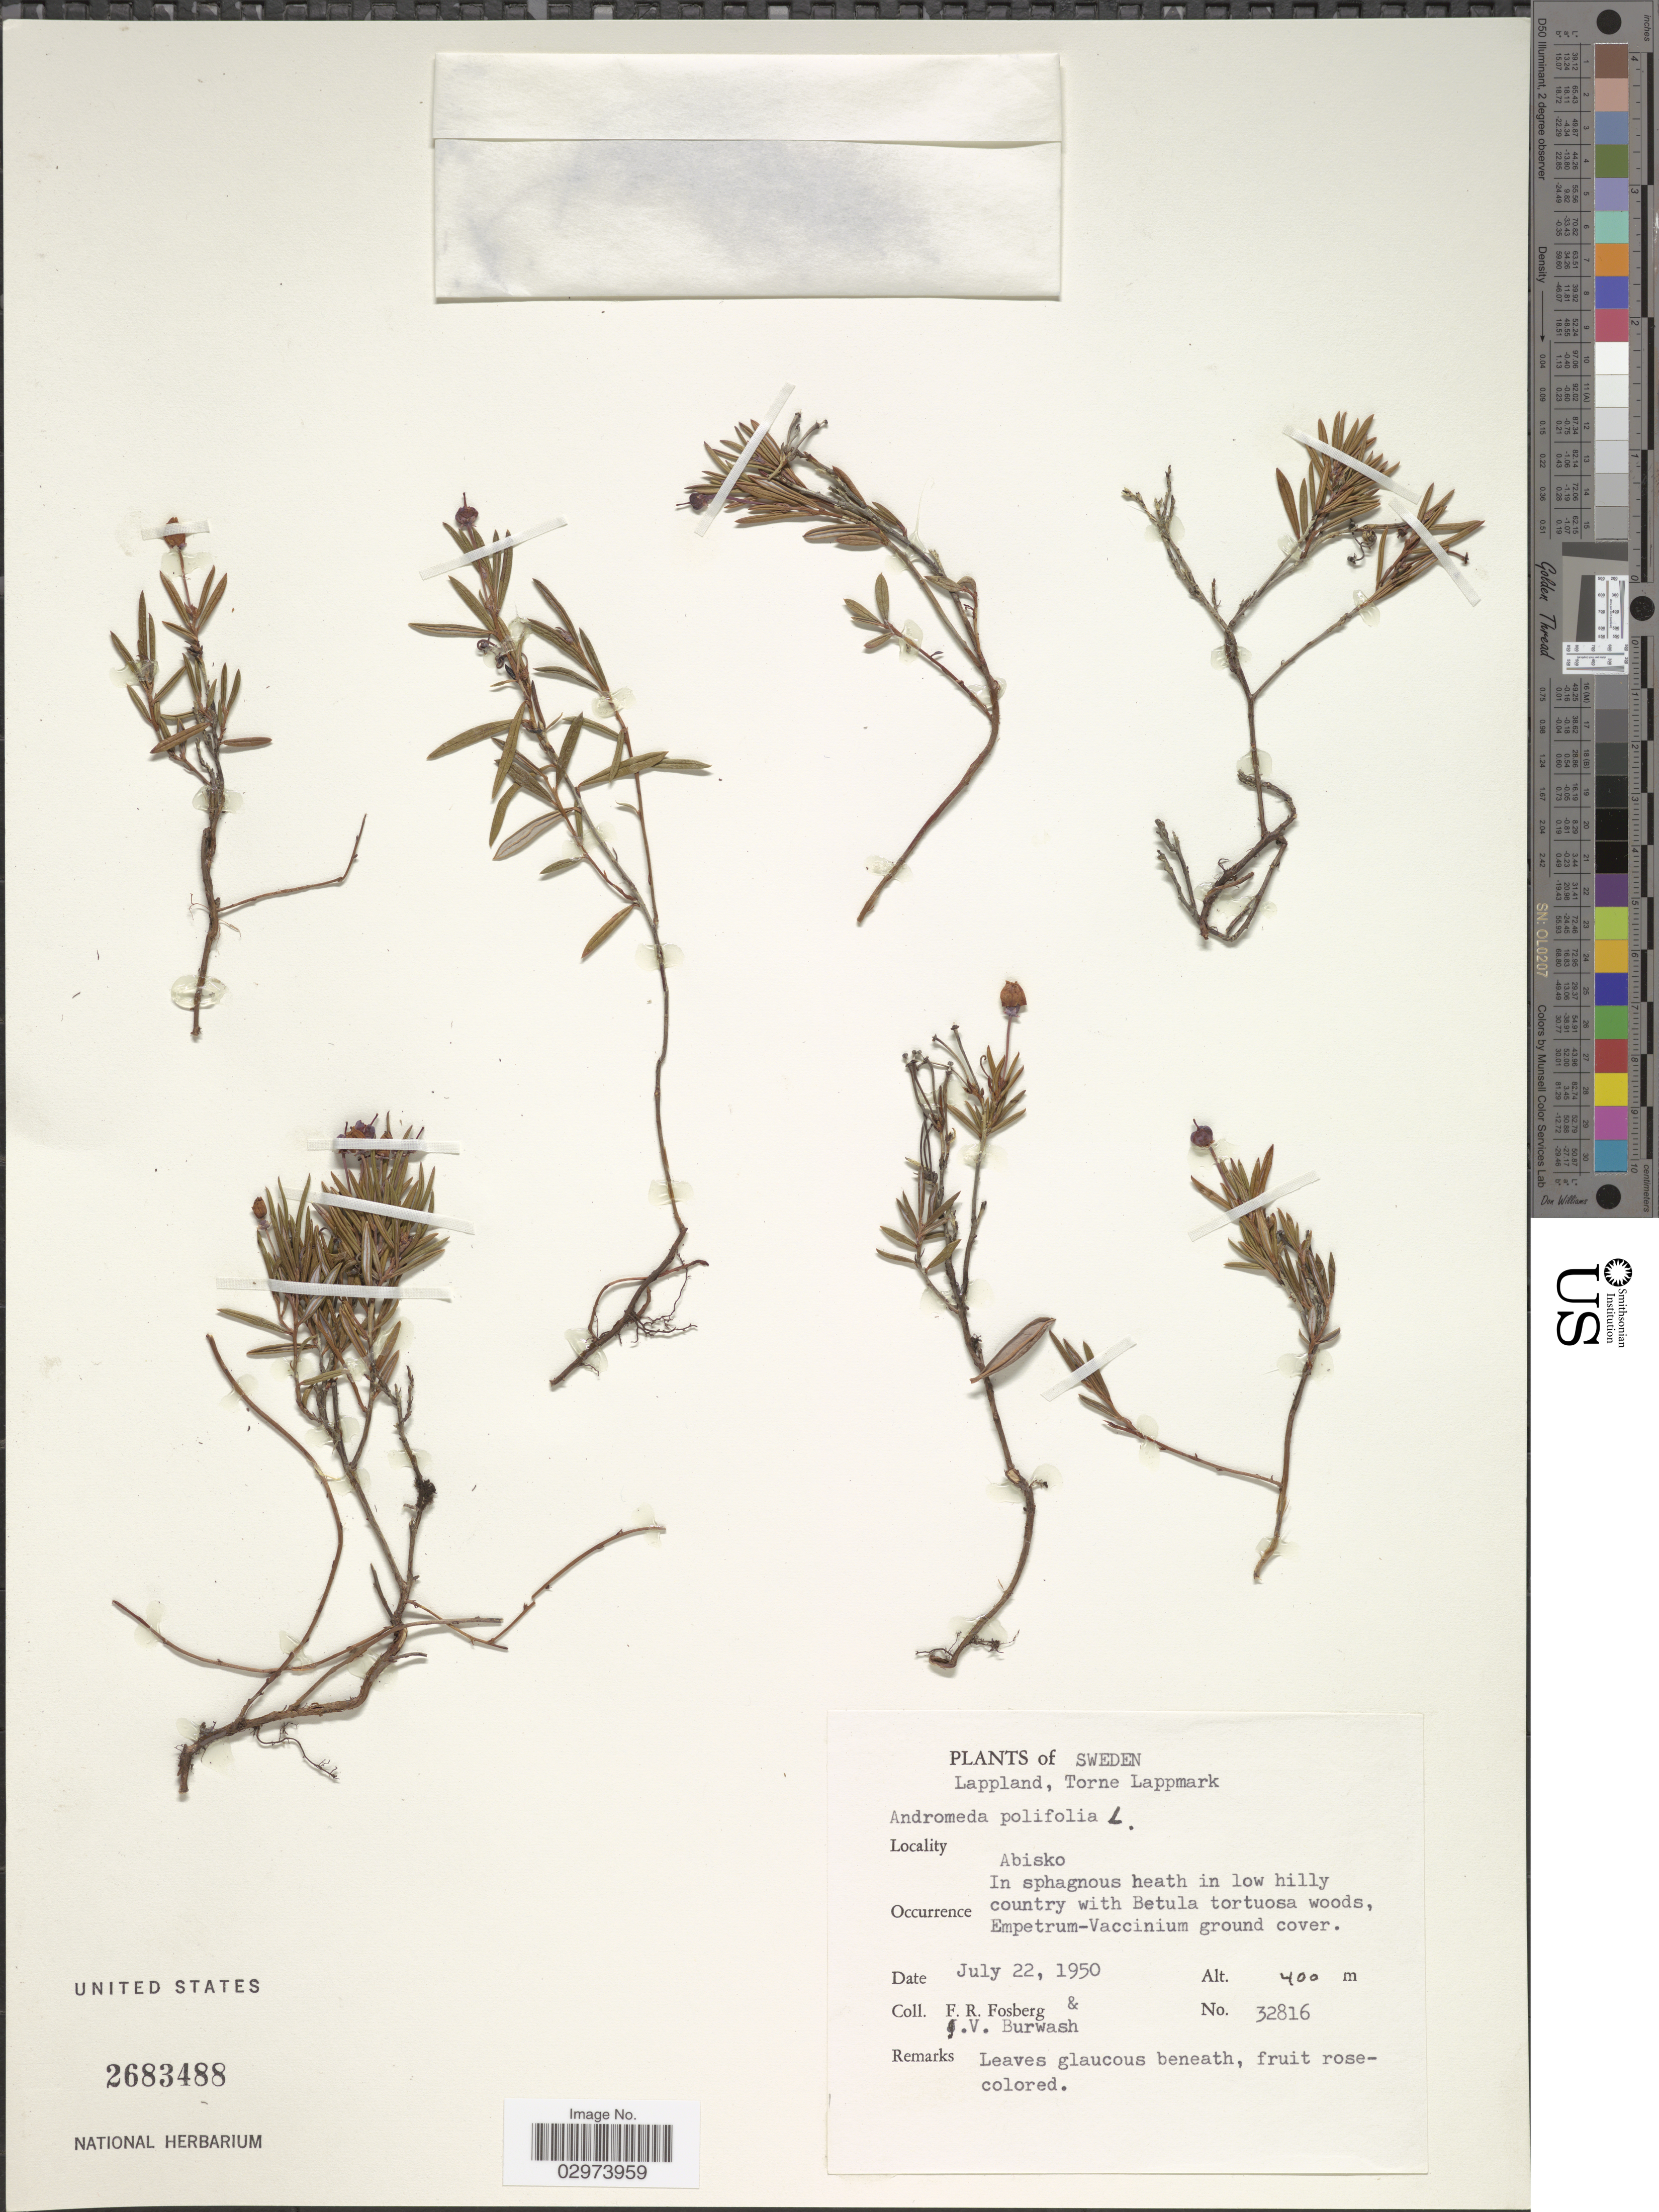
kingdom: Plantae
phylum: Tracheophyta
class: Magnoliopsida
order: Ericales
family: Ericaceae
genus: Andromeda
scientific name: Andromeda polifolia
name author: L.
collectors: F. R. Fosberg & J. Burwash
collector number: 32816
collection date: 1950-07-22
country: Sweden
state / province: Norrbotten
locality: Lappland, Torne Lappmark. Abisko.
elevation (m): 400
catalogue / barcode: US 2683488